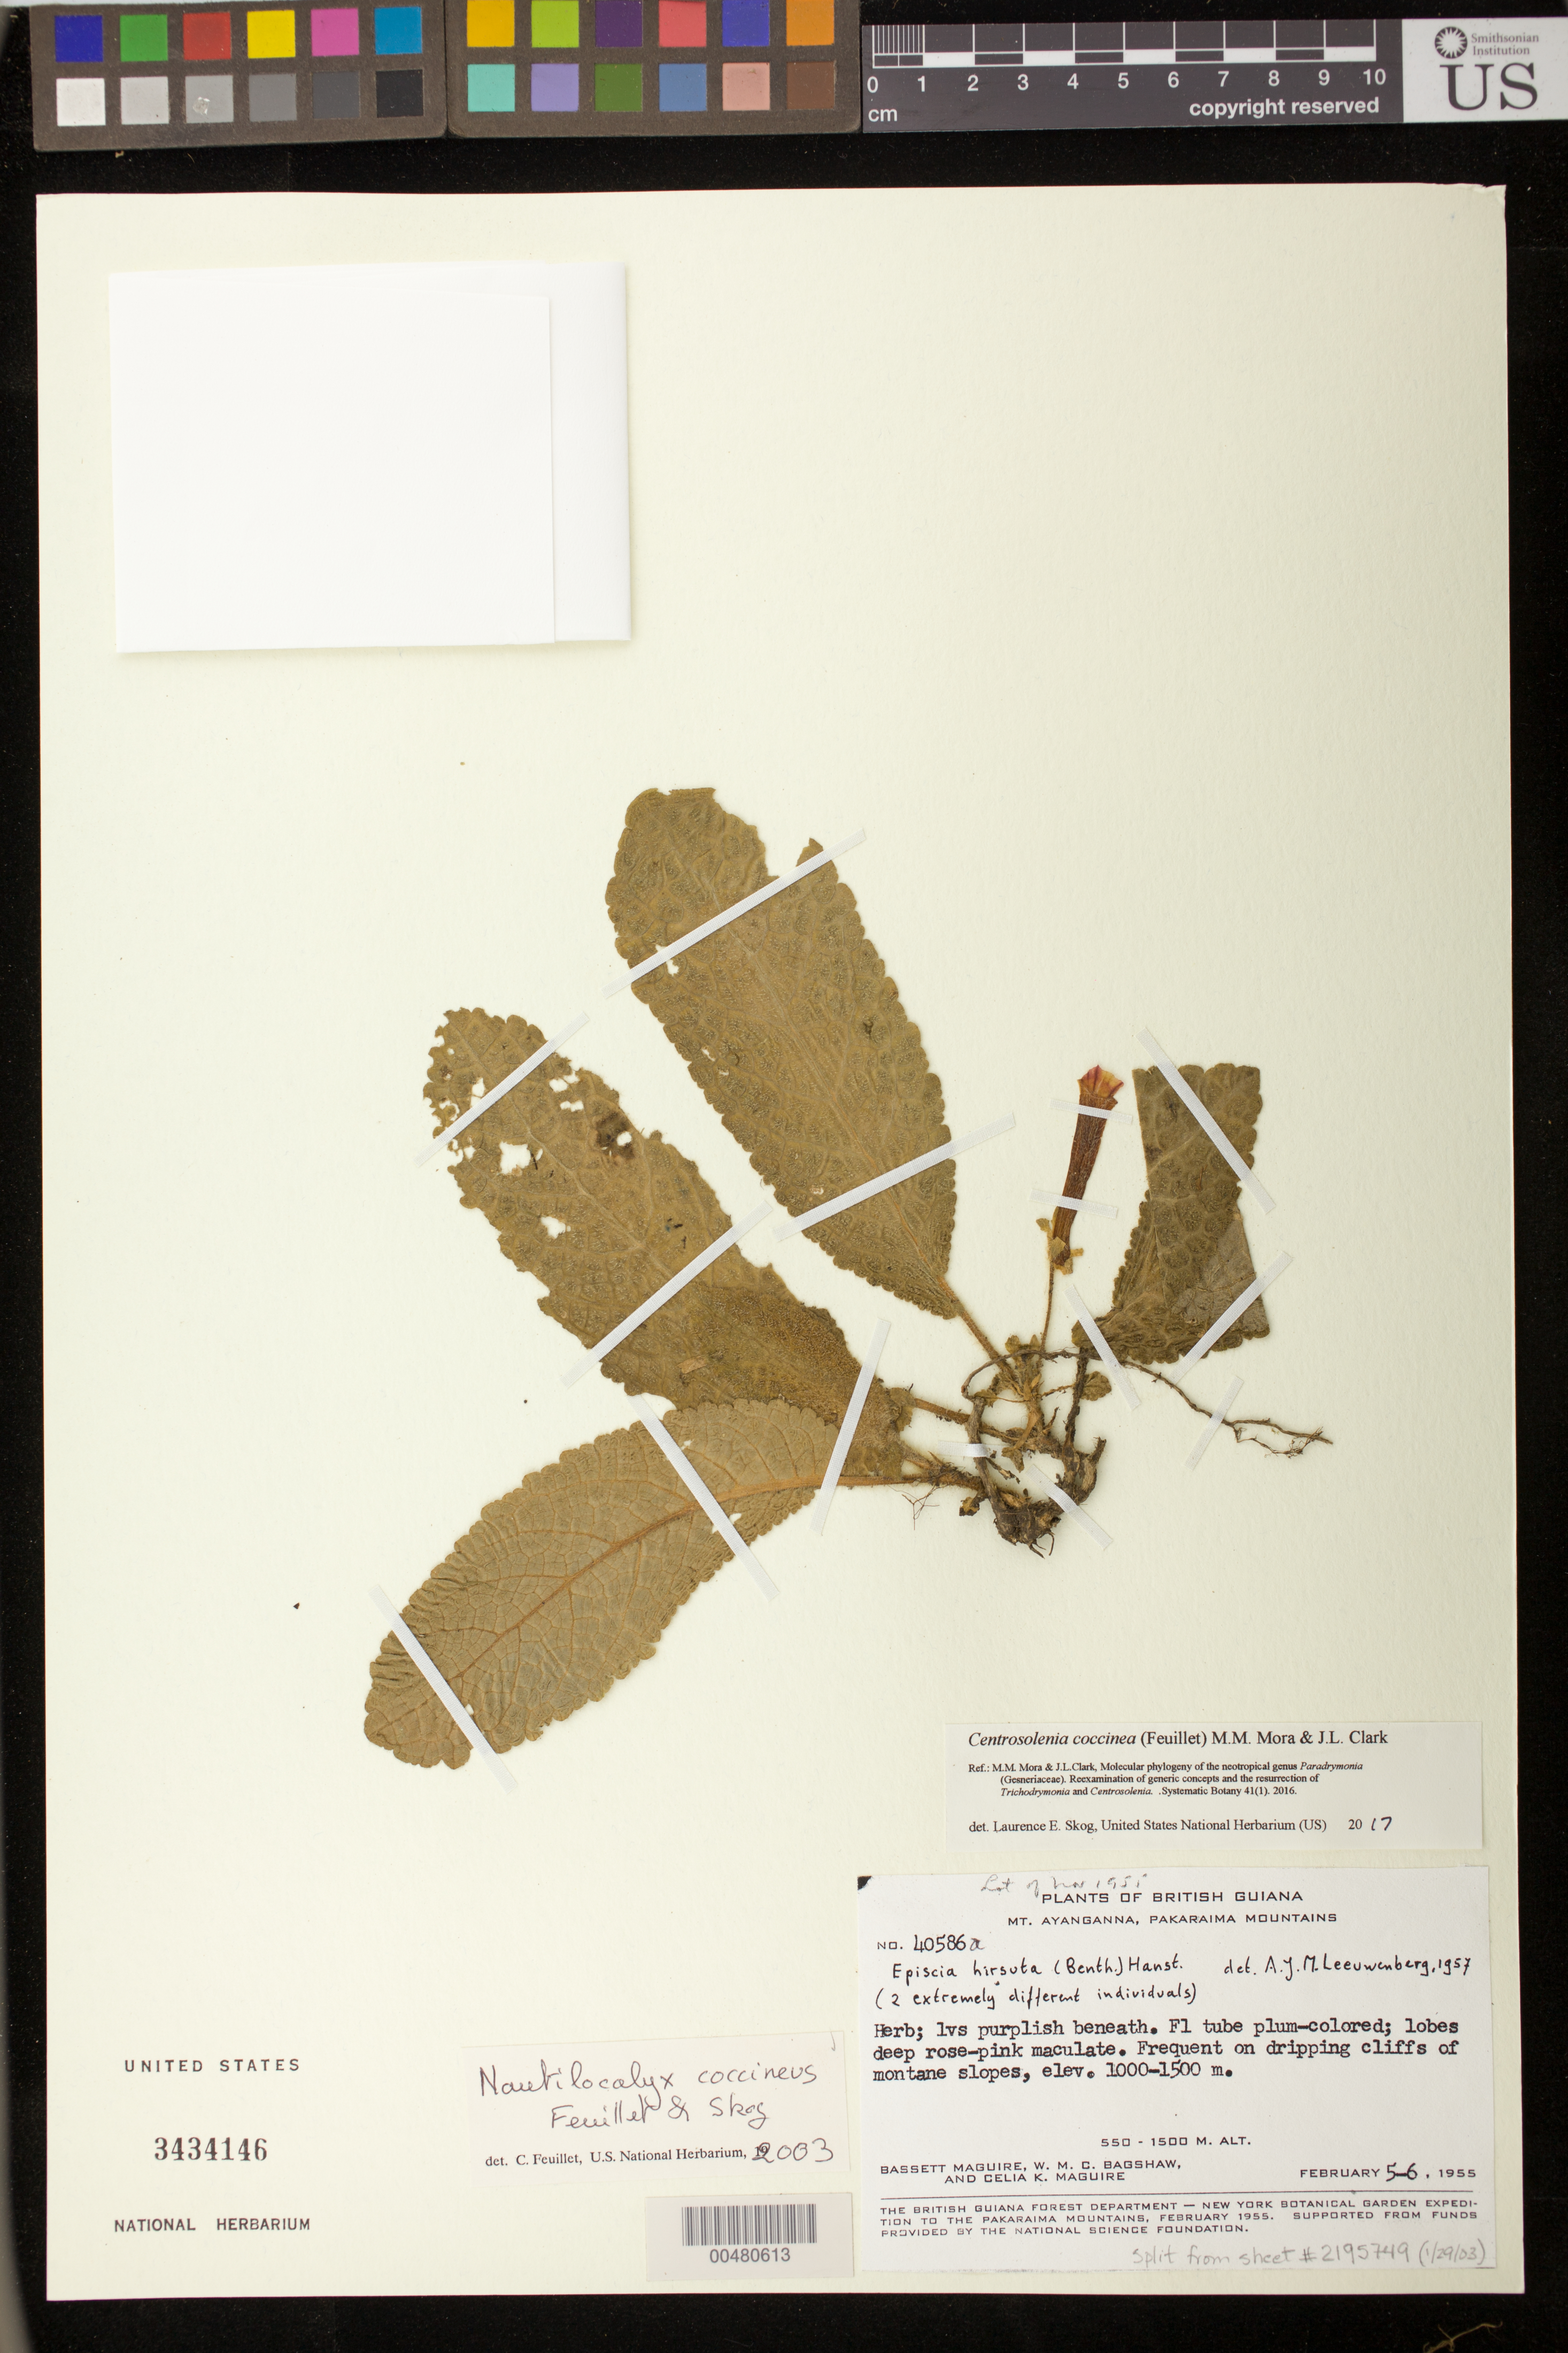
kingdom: Plantae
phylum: Tracheophyta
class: Magnoliopsida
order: Lamiales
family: Gesneriaceae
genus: Centrosolenia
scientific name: Centrosolenia coccinea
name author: (Feuillet) M.M. Mora & J.L. Clark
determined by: Skog, Laurence E.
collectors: B. Maguire, W. Bagshaw & C. K. Maguire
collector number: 40586 a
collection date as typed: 5-6 Feb 1955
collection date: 1955-02-05/1955-02-06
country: Guyana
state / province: Cuyuni-Mazaruni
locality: Mt. Ayanganna, Pakaraima Mountains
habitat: Frequent on dripping cliffs of montane slopes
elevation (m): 1000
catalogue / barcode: US 3434146